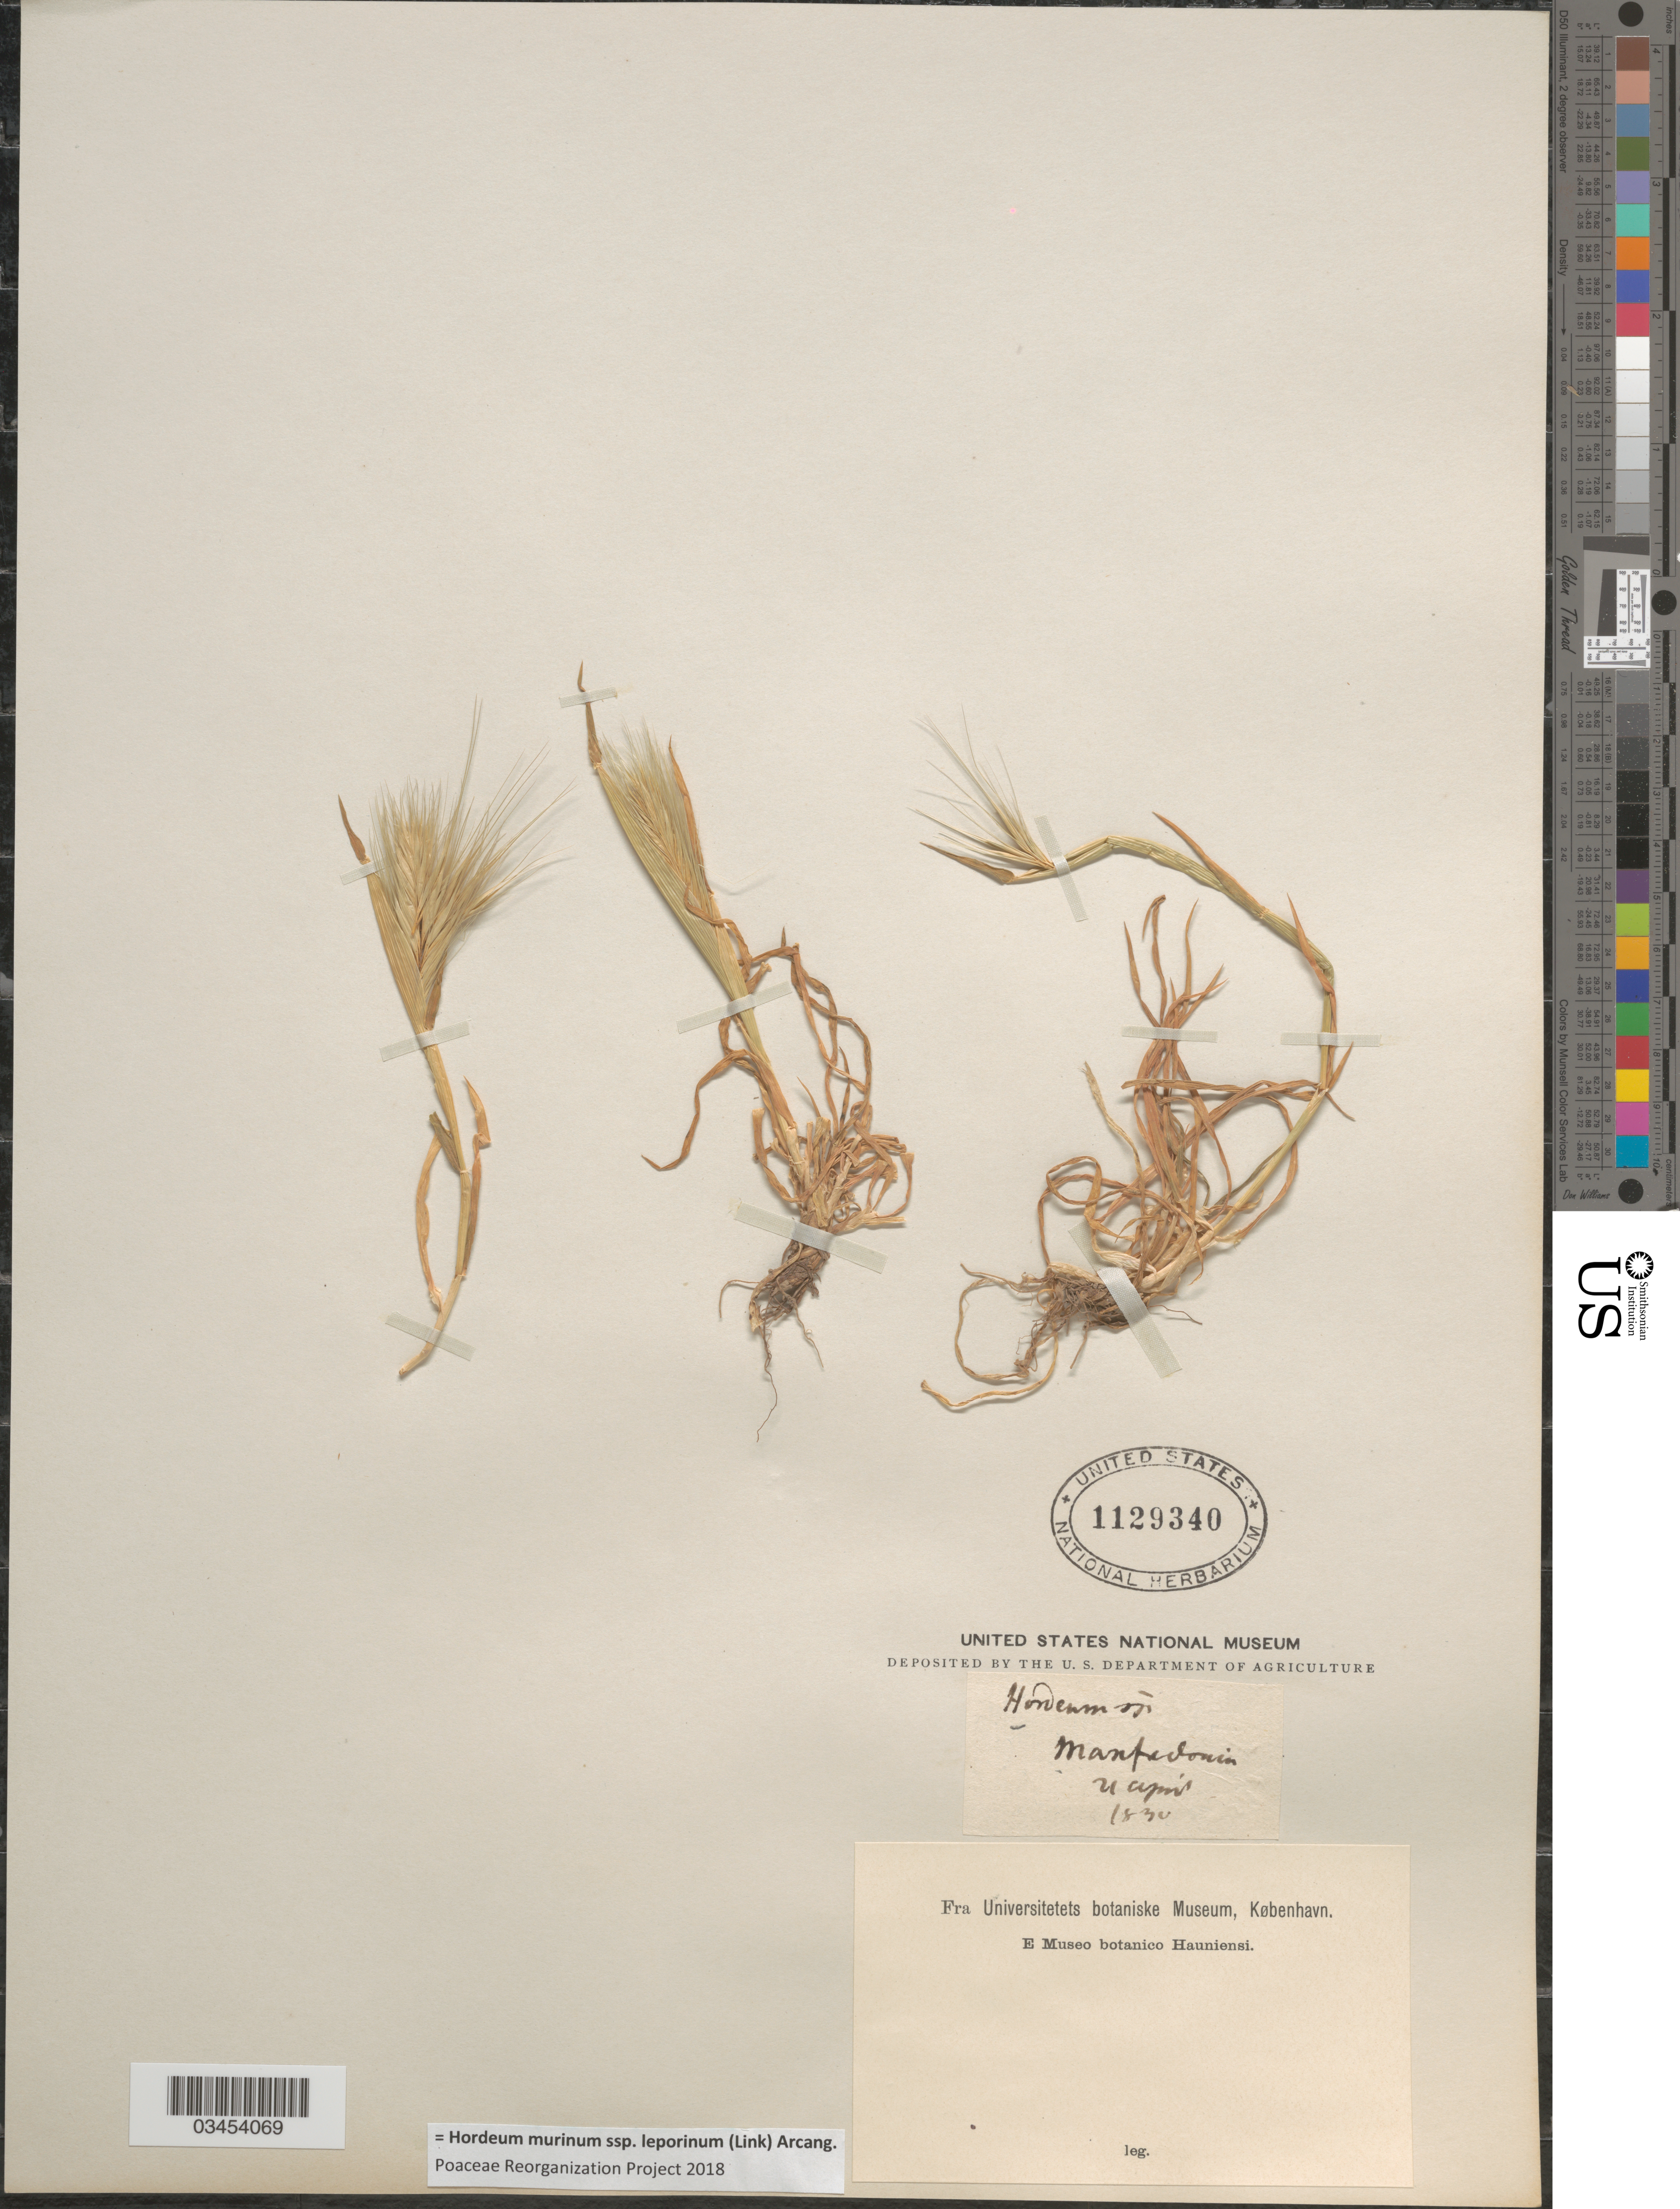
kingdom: Plantae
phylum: Tracheophyta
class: Liliopsida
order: Poales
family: Poaceae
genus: Hordeum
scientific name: Hordeum murinum subsp. leporinum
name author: (Link) Arcang.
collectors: ex Mus. Bot. Hauniense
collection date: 1830-04-21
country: Italy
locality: Manfredonia.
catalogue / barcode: US 1129340